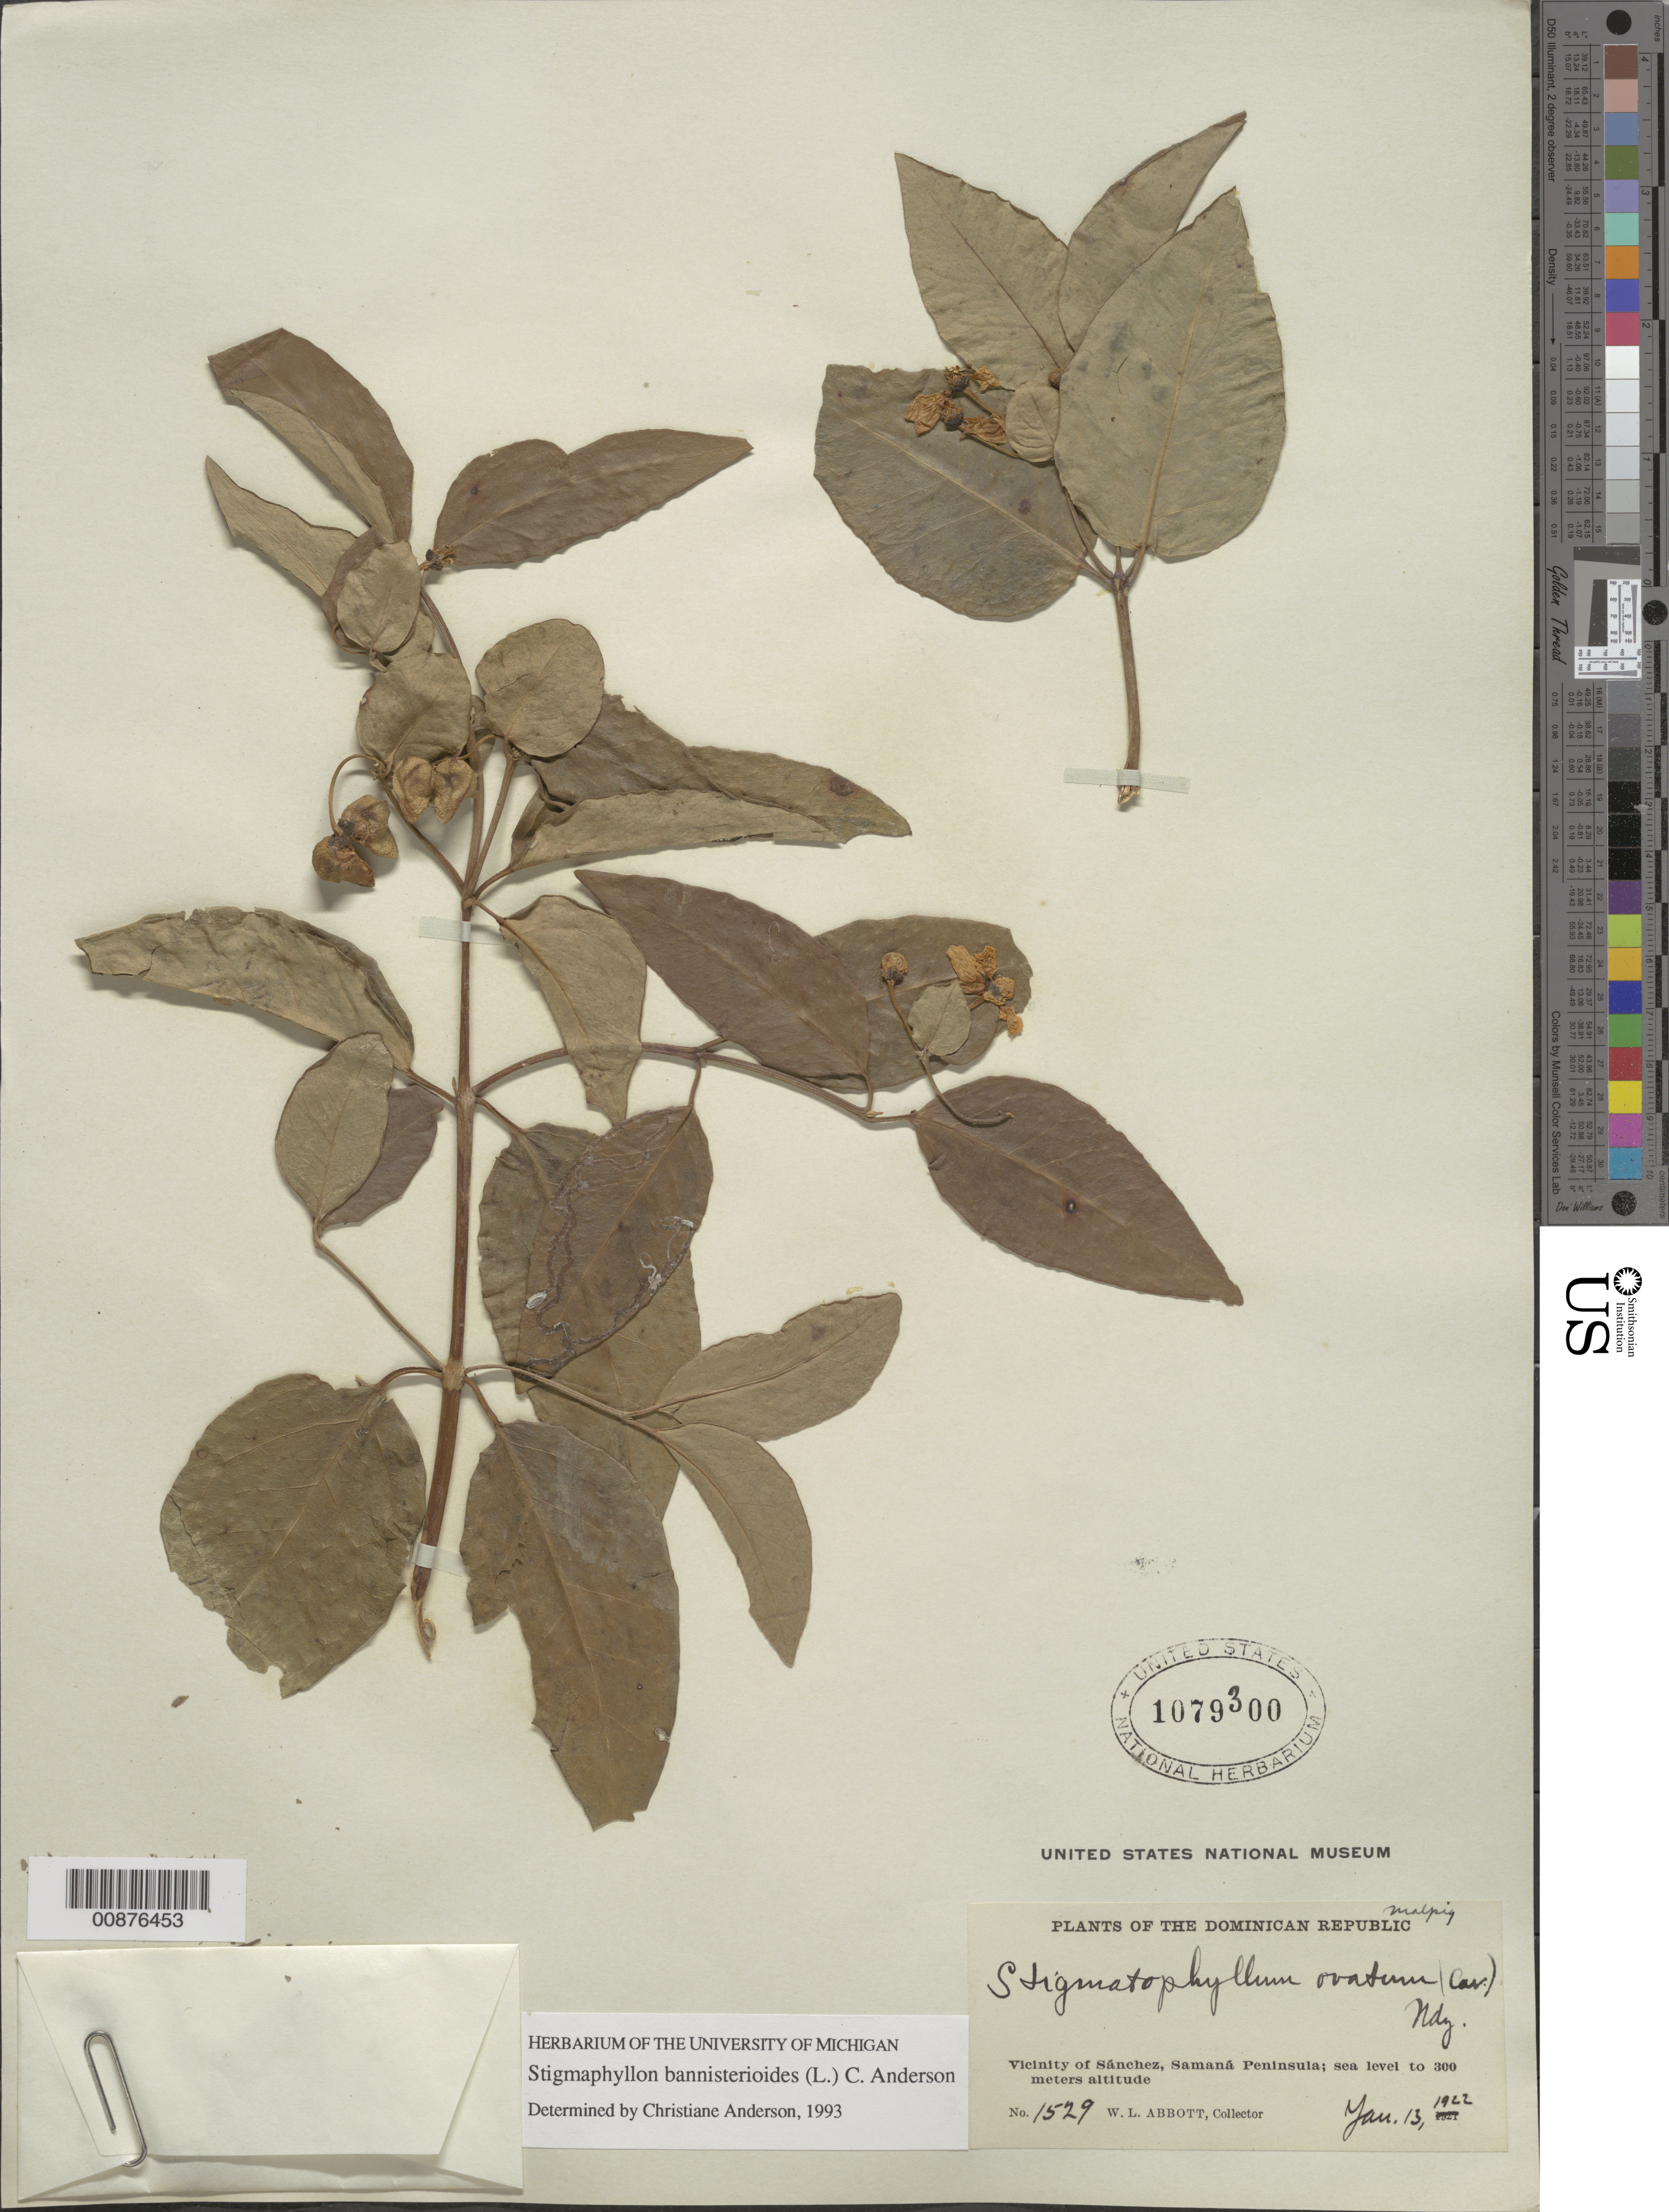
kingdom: Plantae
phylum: Tracheophyta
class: Magnoliopsida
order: Malpighiales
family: Malpighiaceae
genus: Stigmaphyllon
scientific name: Stigmaphyllon bannisterioides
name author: (L.) C.E. Anderson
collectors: W. L. Abbott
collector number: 1529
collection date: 1922-01-13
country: Dominican Republic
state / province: Samaná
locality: Vicinity of Sánchez, Samaná Peninsula.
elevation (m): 0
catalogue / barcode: US 1079300